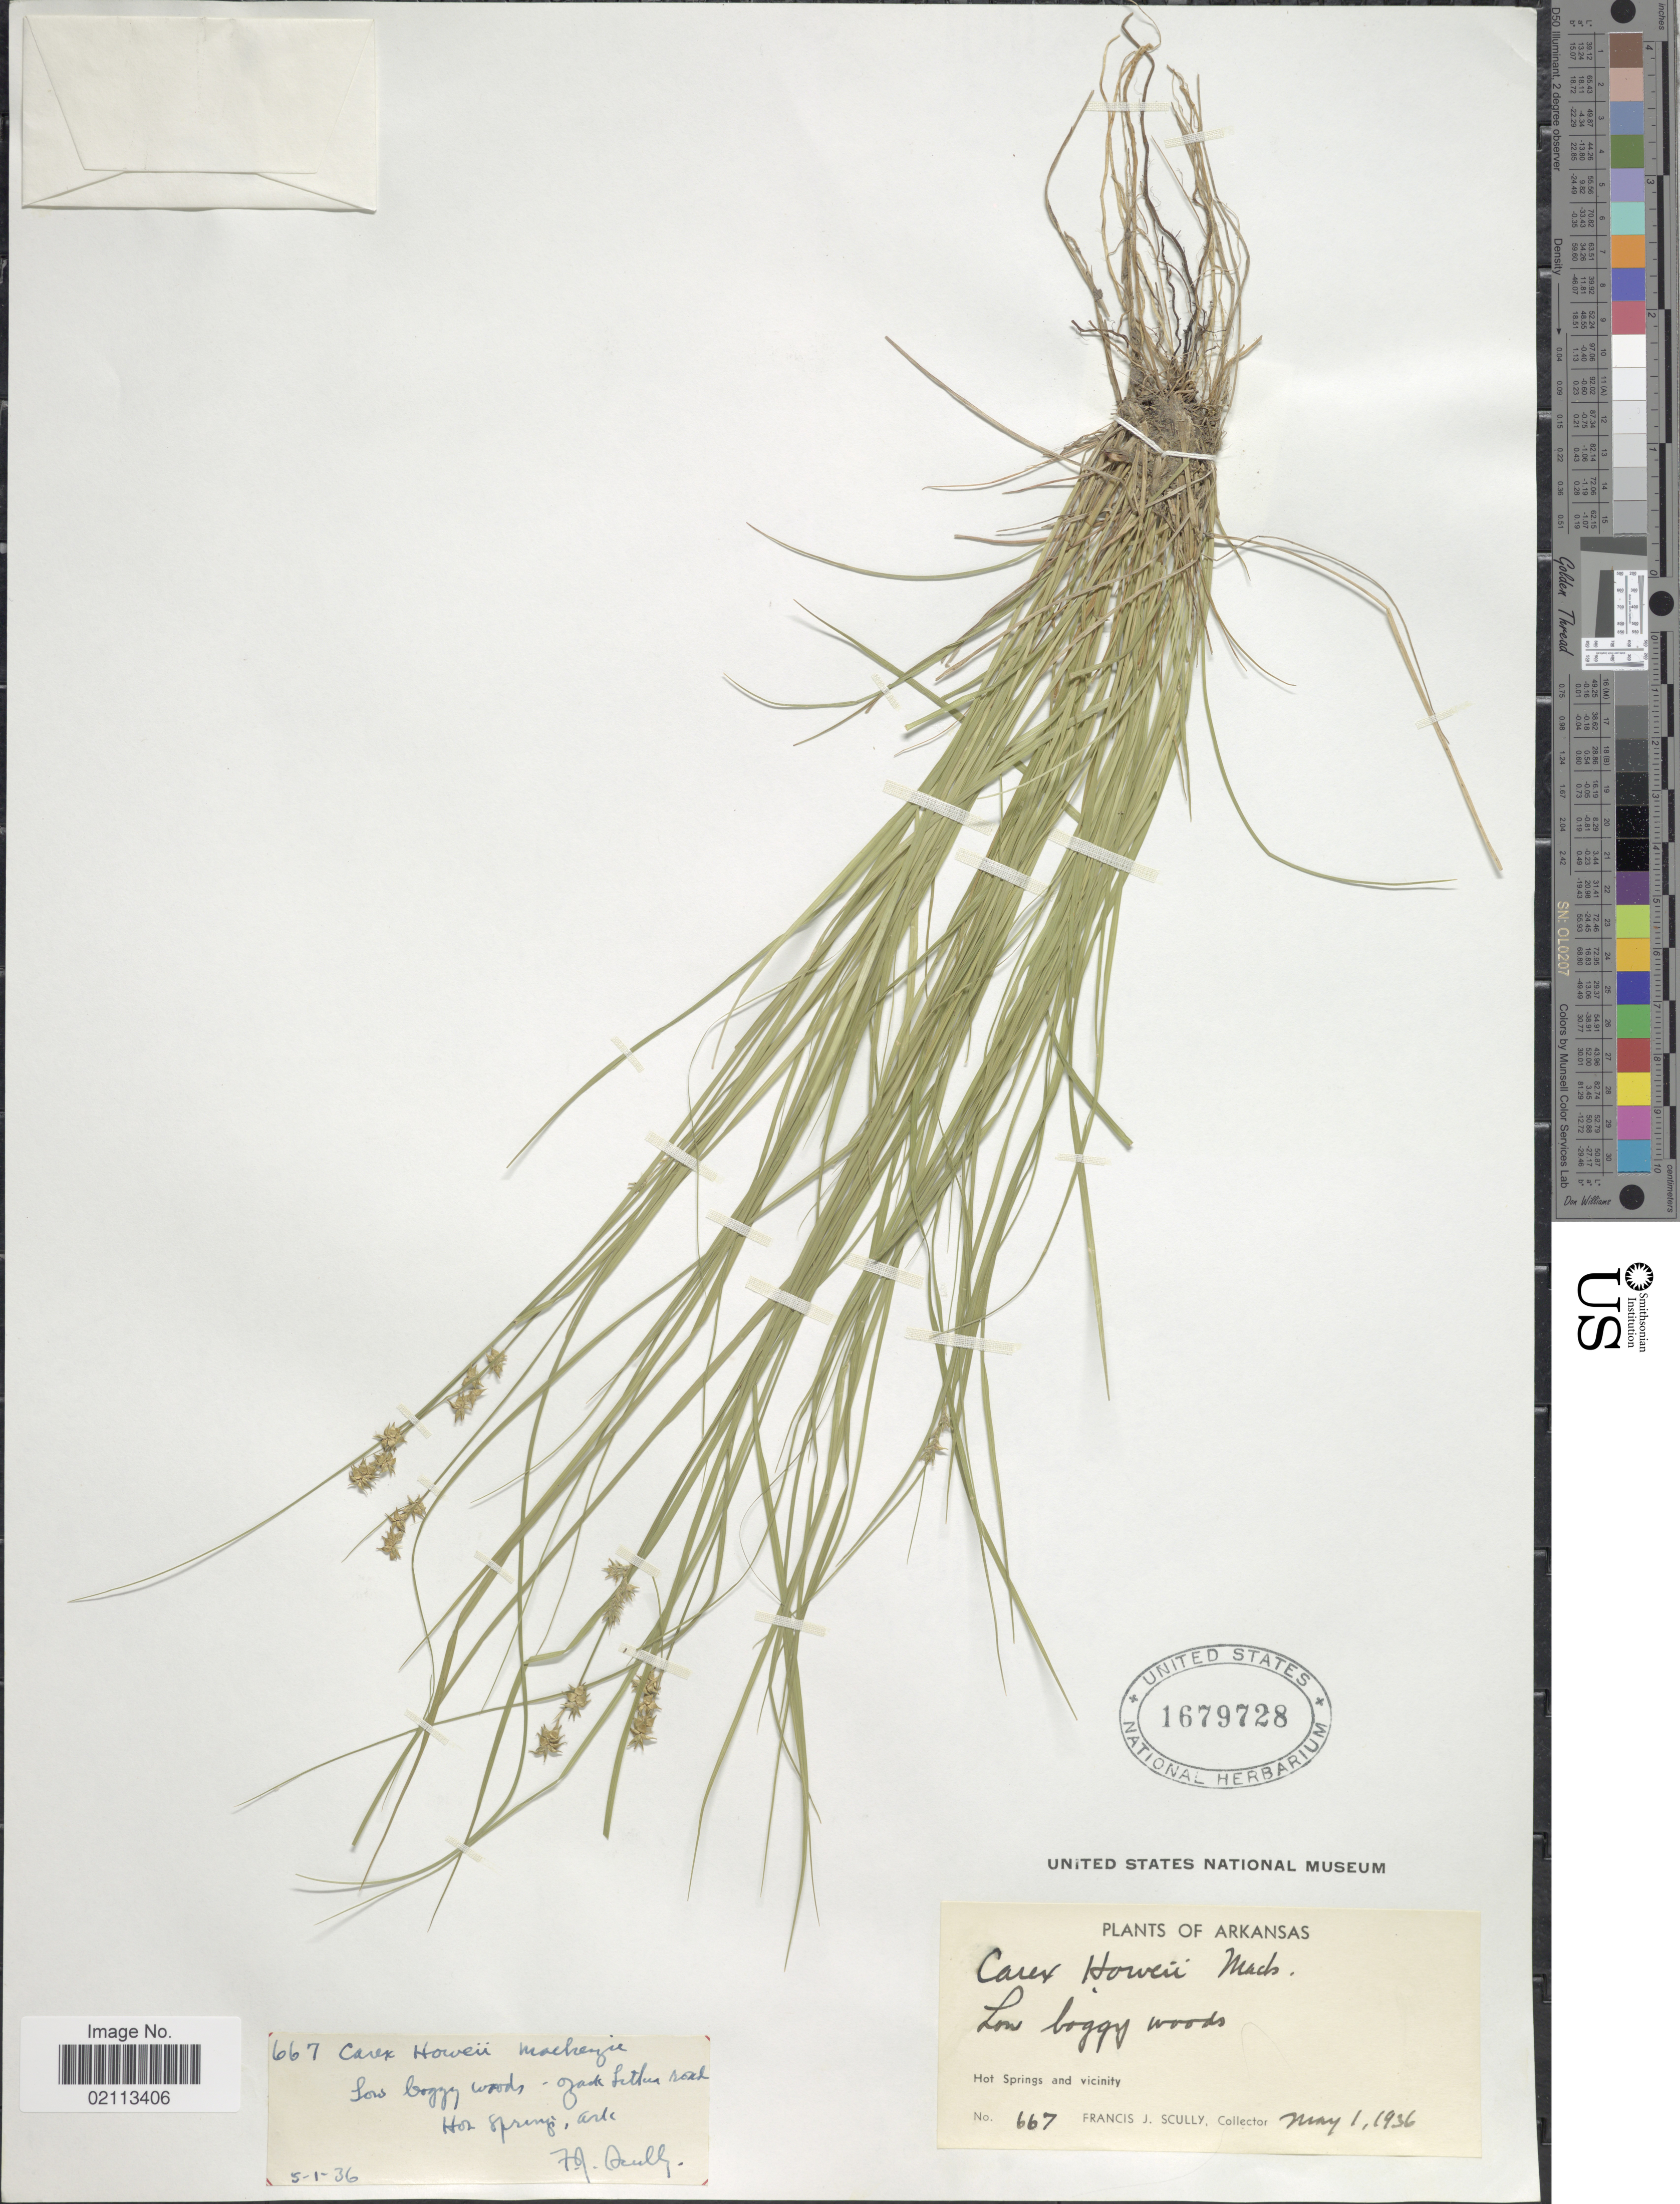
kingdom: Plantae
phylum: Tracheophyta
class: Liliopsida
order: Poales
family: Cyperaceae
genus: Carex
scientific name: Carex howei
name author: Mack.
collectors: F. J. Scully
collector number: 667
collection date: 1936-05-01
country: United States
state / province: Arkansas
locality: Low boggy woods, Hot Springs and vicinity, Ozark Lithur road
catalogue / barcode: US 1679728